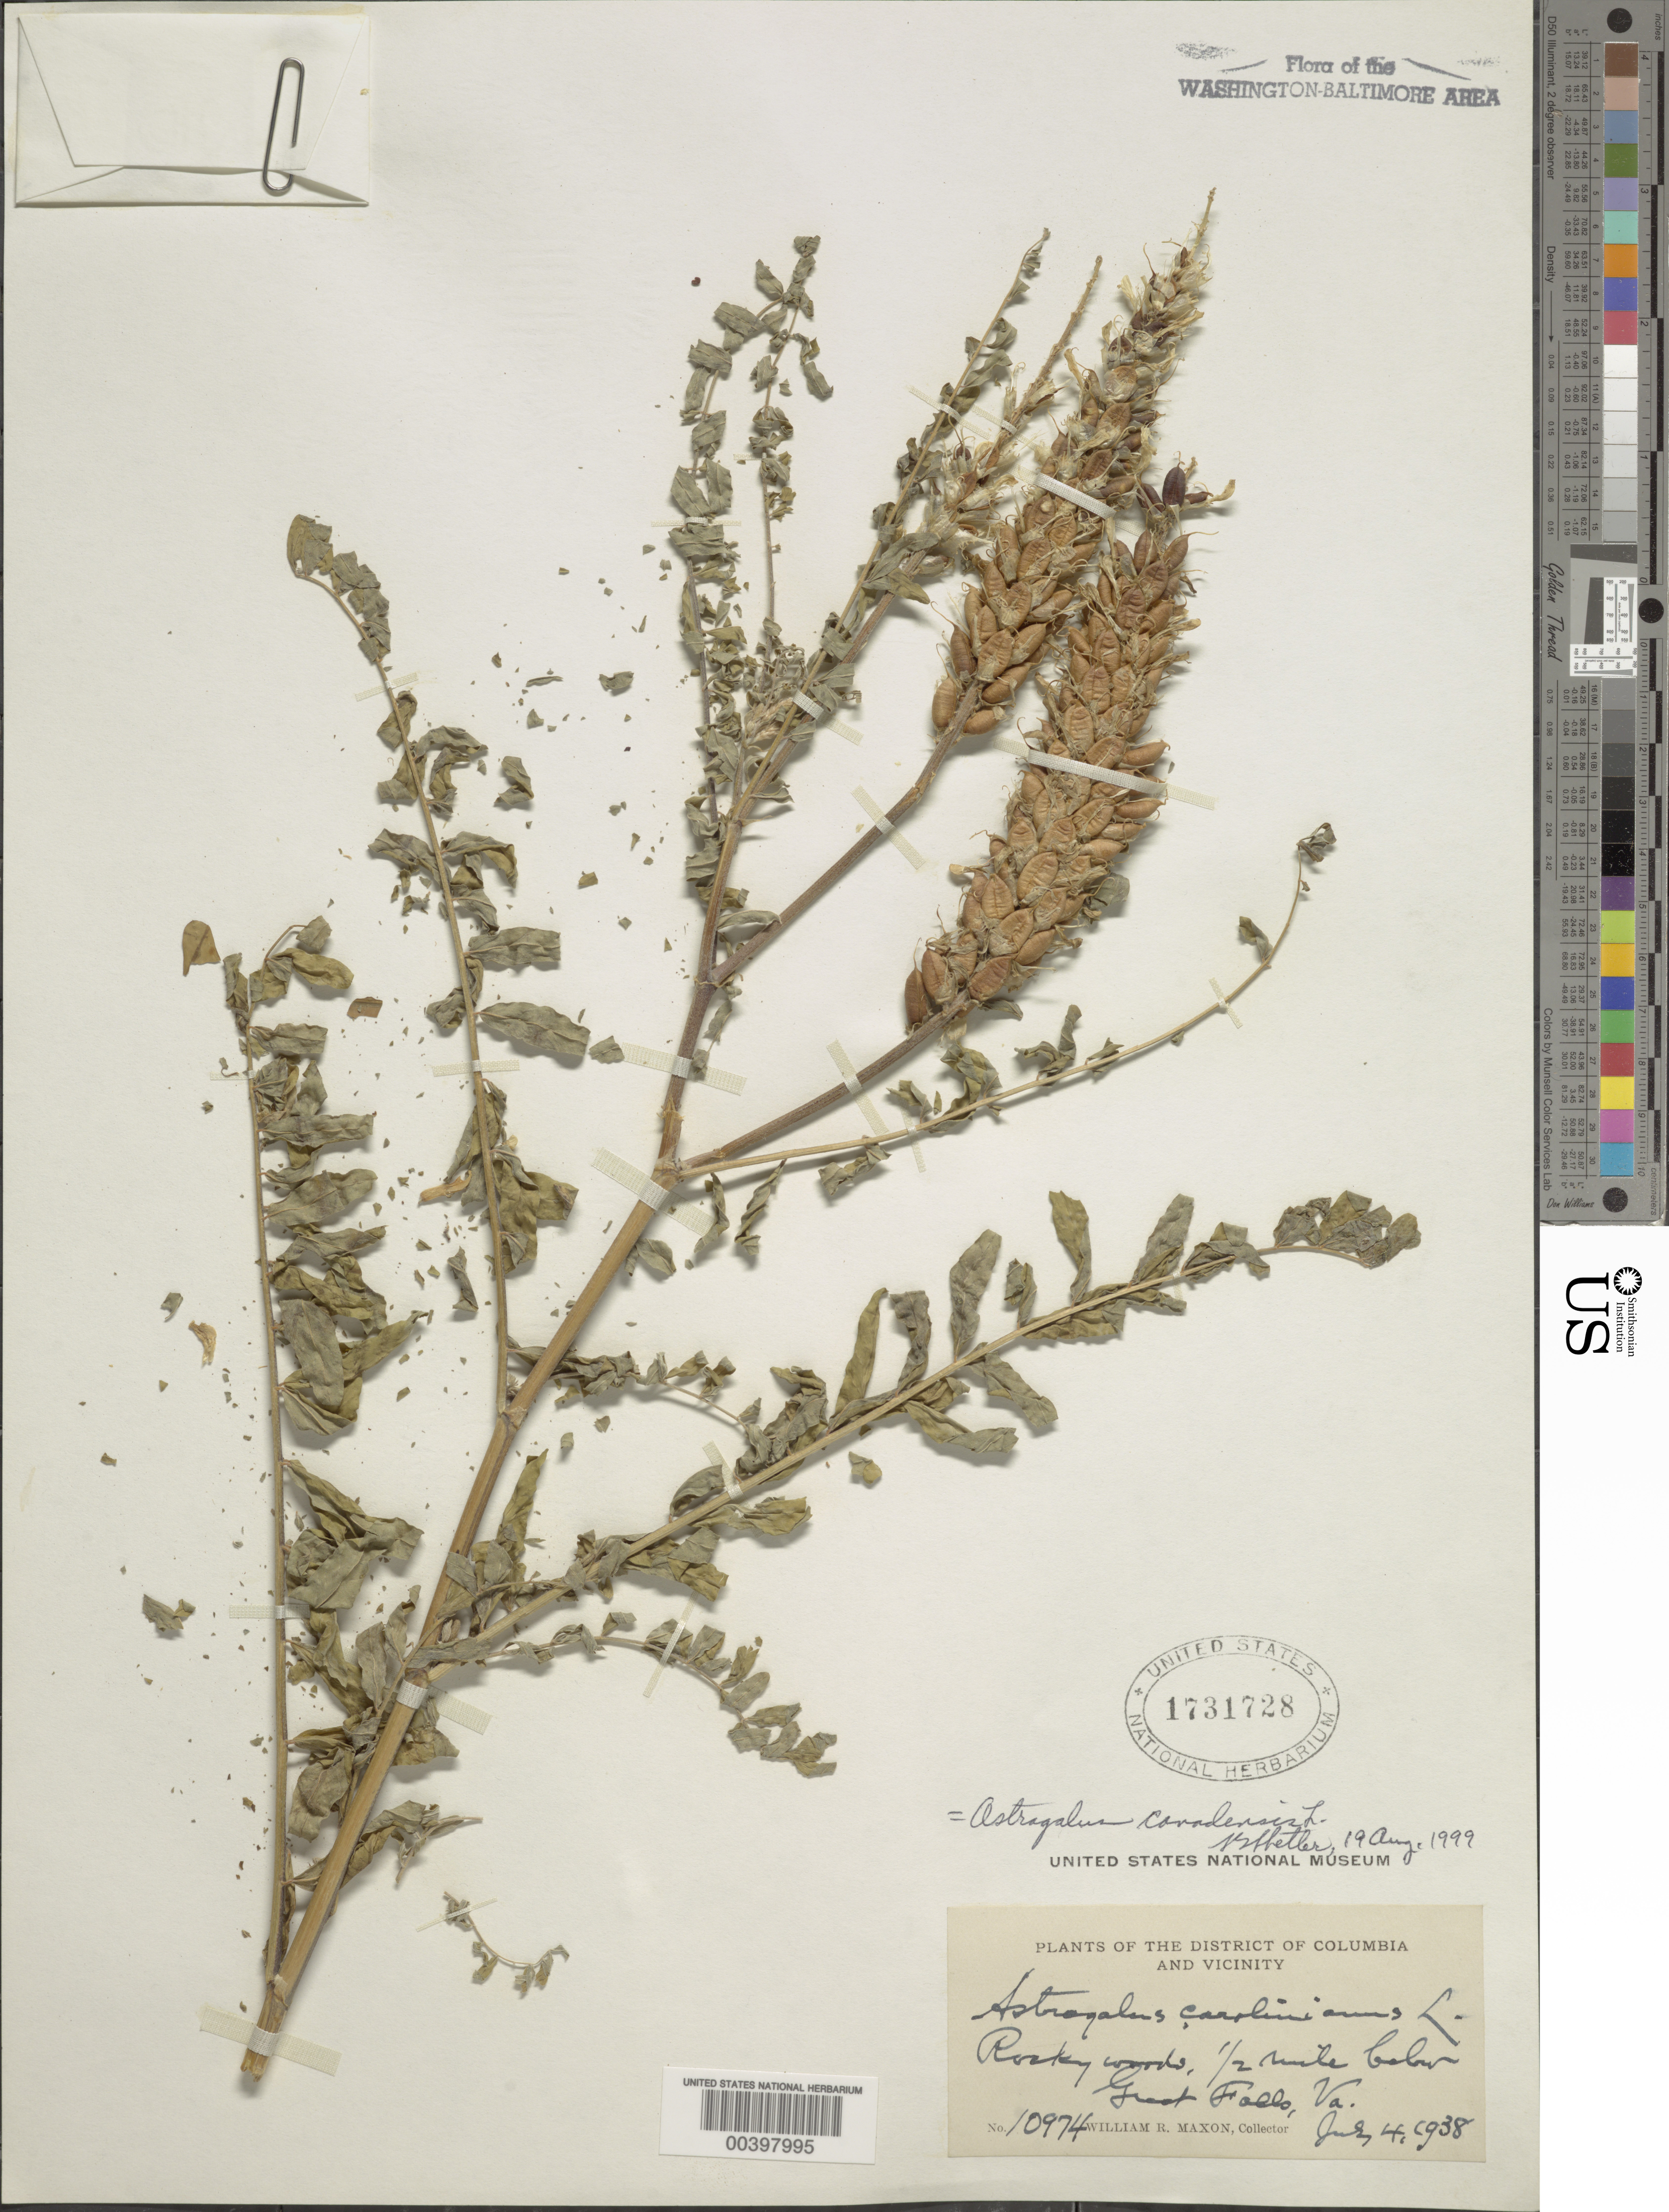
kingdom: Plantae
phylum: Tracheophyta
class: Magnoliopsida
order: Fabales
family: Fabaceae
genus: Astragalus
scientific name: Astragalus canadensis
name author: L.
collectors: W. R. Maxon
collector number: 10974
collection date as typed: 04 Jul 1938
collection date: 1938-07-04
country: United States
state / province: Virginia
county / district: Fairfax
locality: Great Falls C. and O. Canal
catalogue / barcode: US 1731728